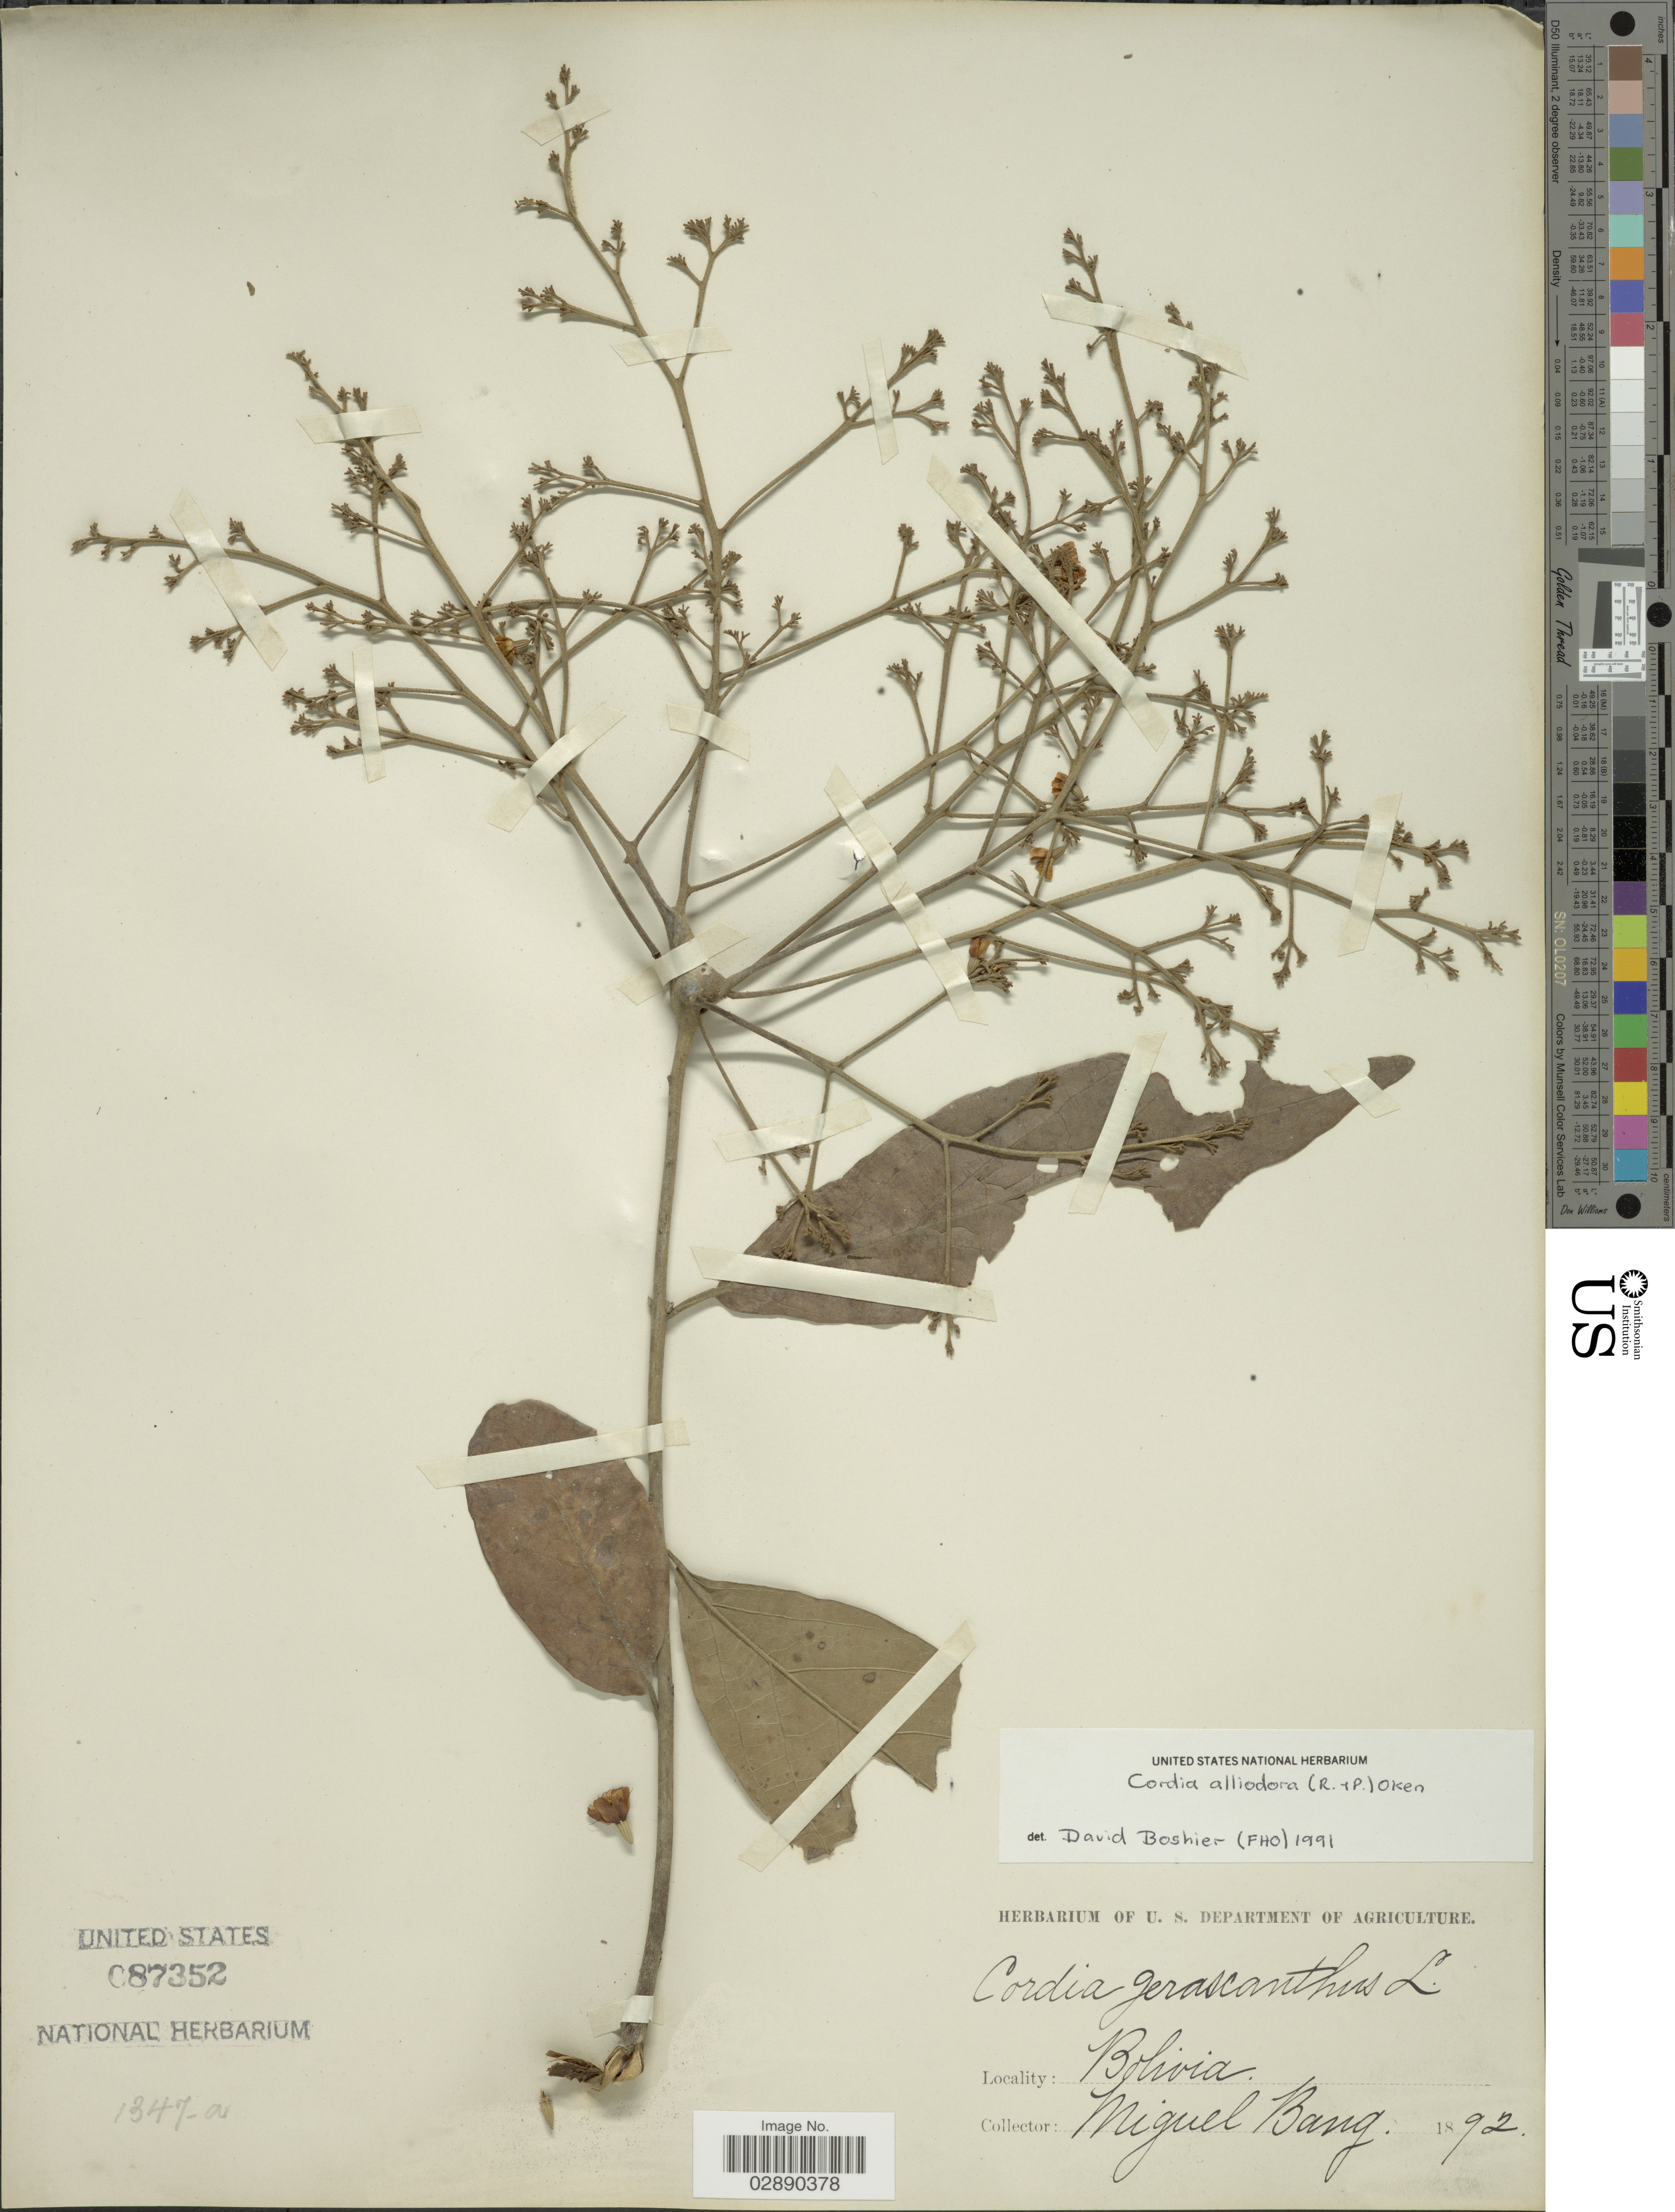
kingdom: Plantae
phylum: Tracheophyta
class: Magnoliopsida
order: Boraginales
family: Cordiaceae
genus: Cordia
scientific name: Cordia alliodora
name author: (Ruiz & Pav.) Oken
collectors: M. Bang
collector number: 1347a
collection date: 1892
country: Bolivia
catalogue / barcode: US 87352